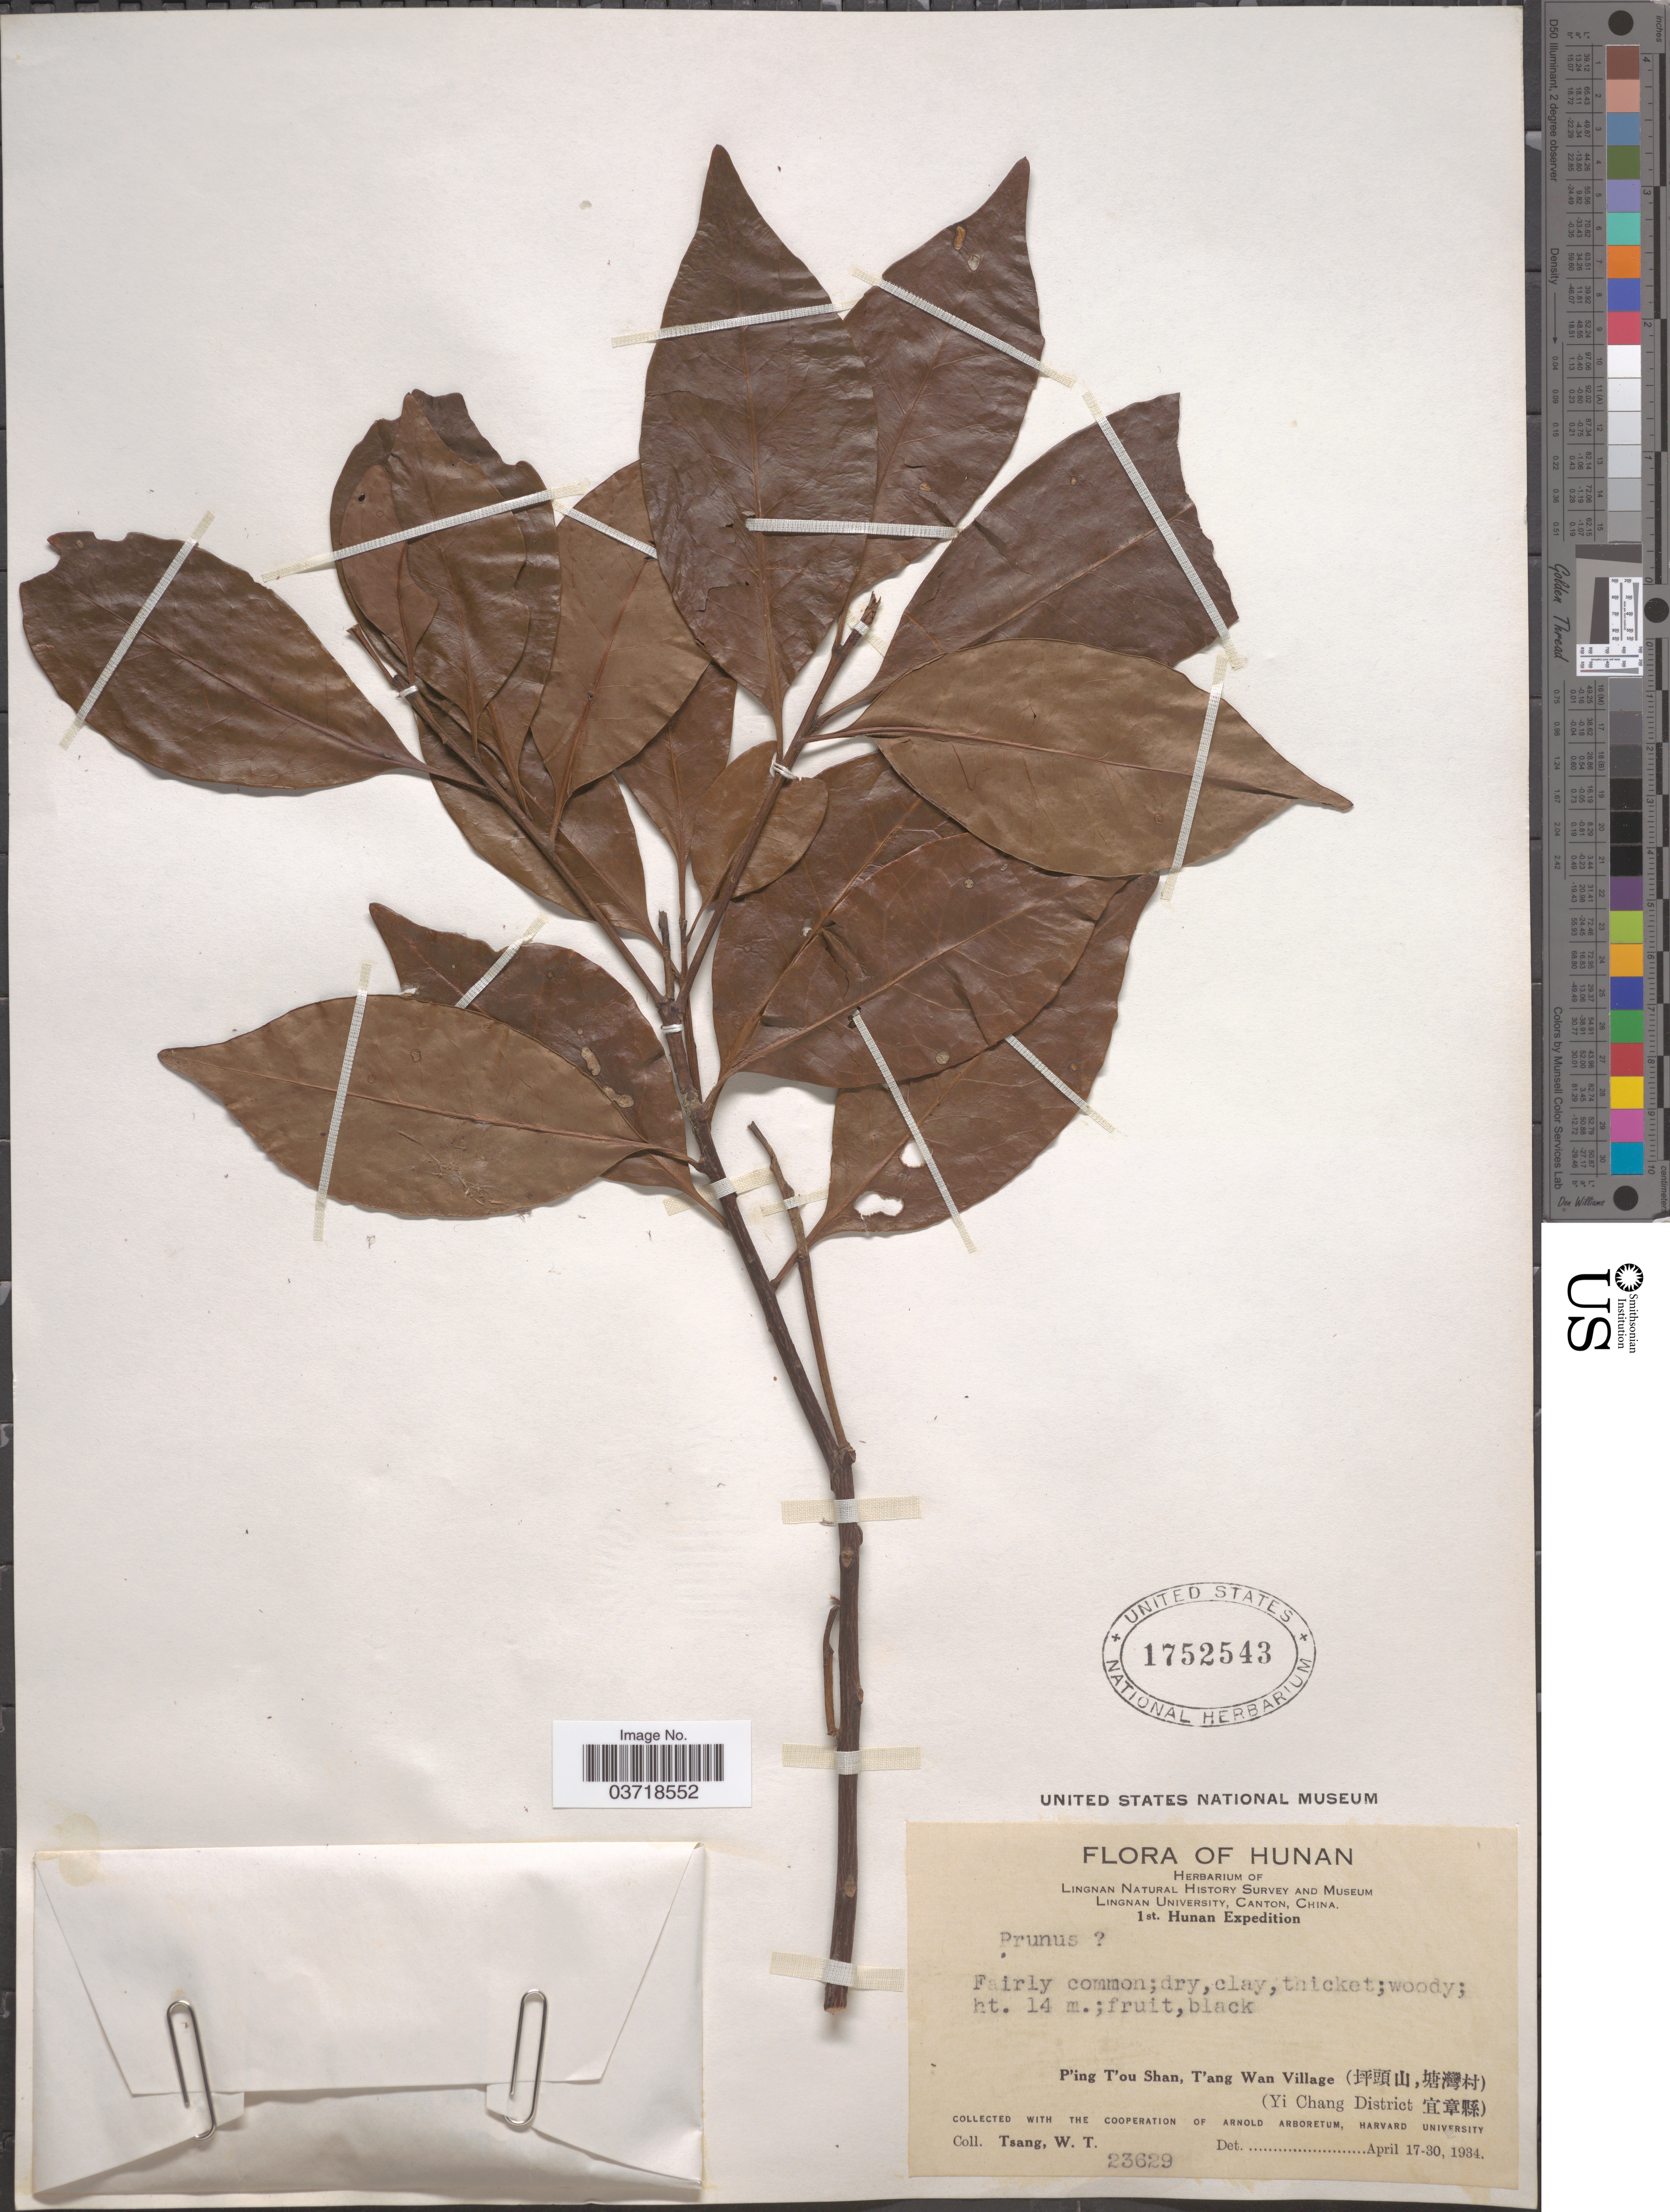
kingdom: Plantae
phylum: Tracheophyta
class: Magnoliopsida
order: Rosales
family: Rosaceae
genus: Prunus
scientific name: Prunus sp.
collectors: W. T. Tsang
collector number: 23629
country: China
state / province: Hunan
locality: P'ing T'ou Shan, T'ang Wan Village (X). (Yi Chang District X)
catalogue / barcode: US 1752543